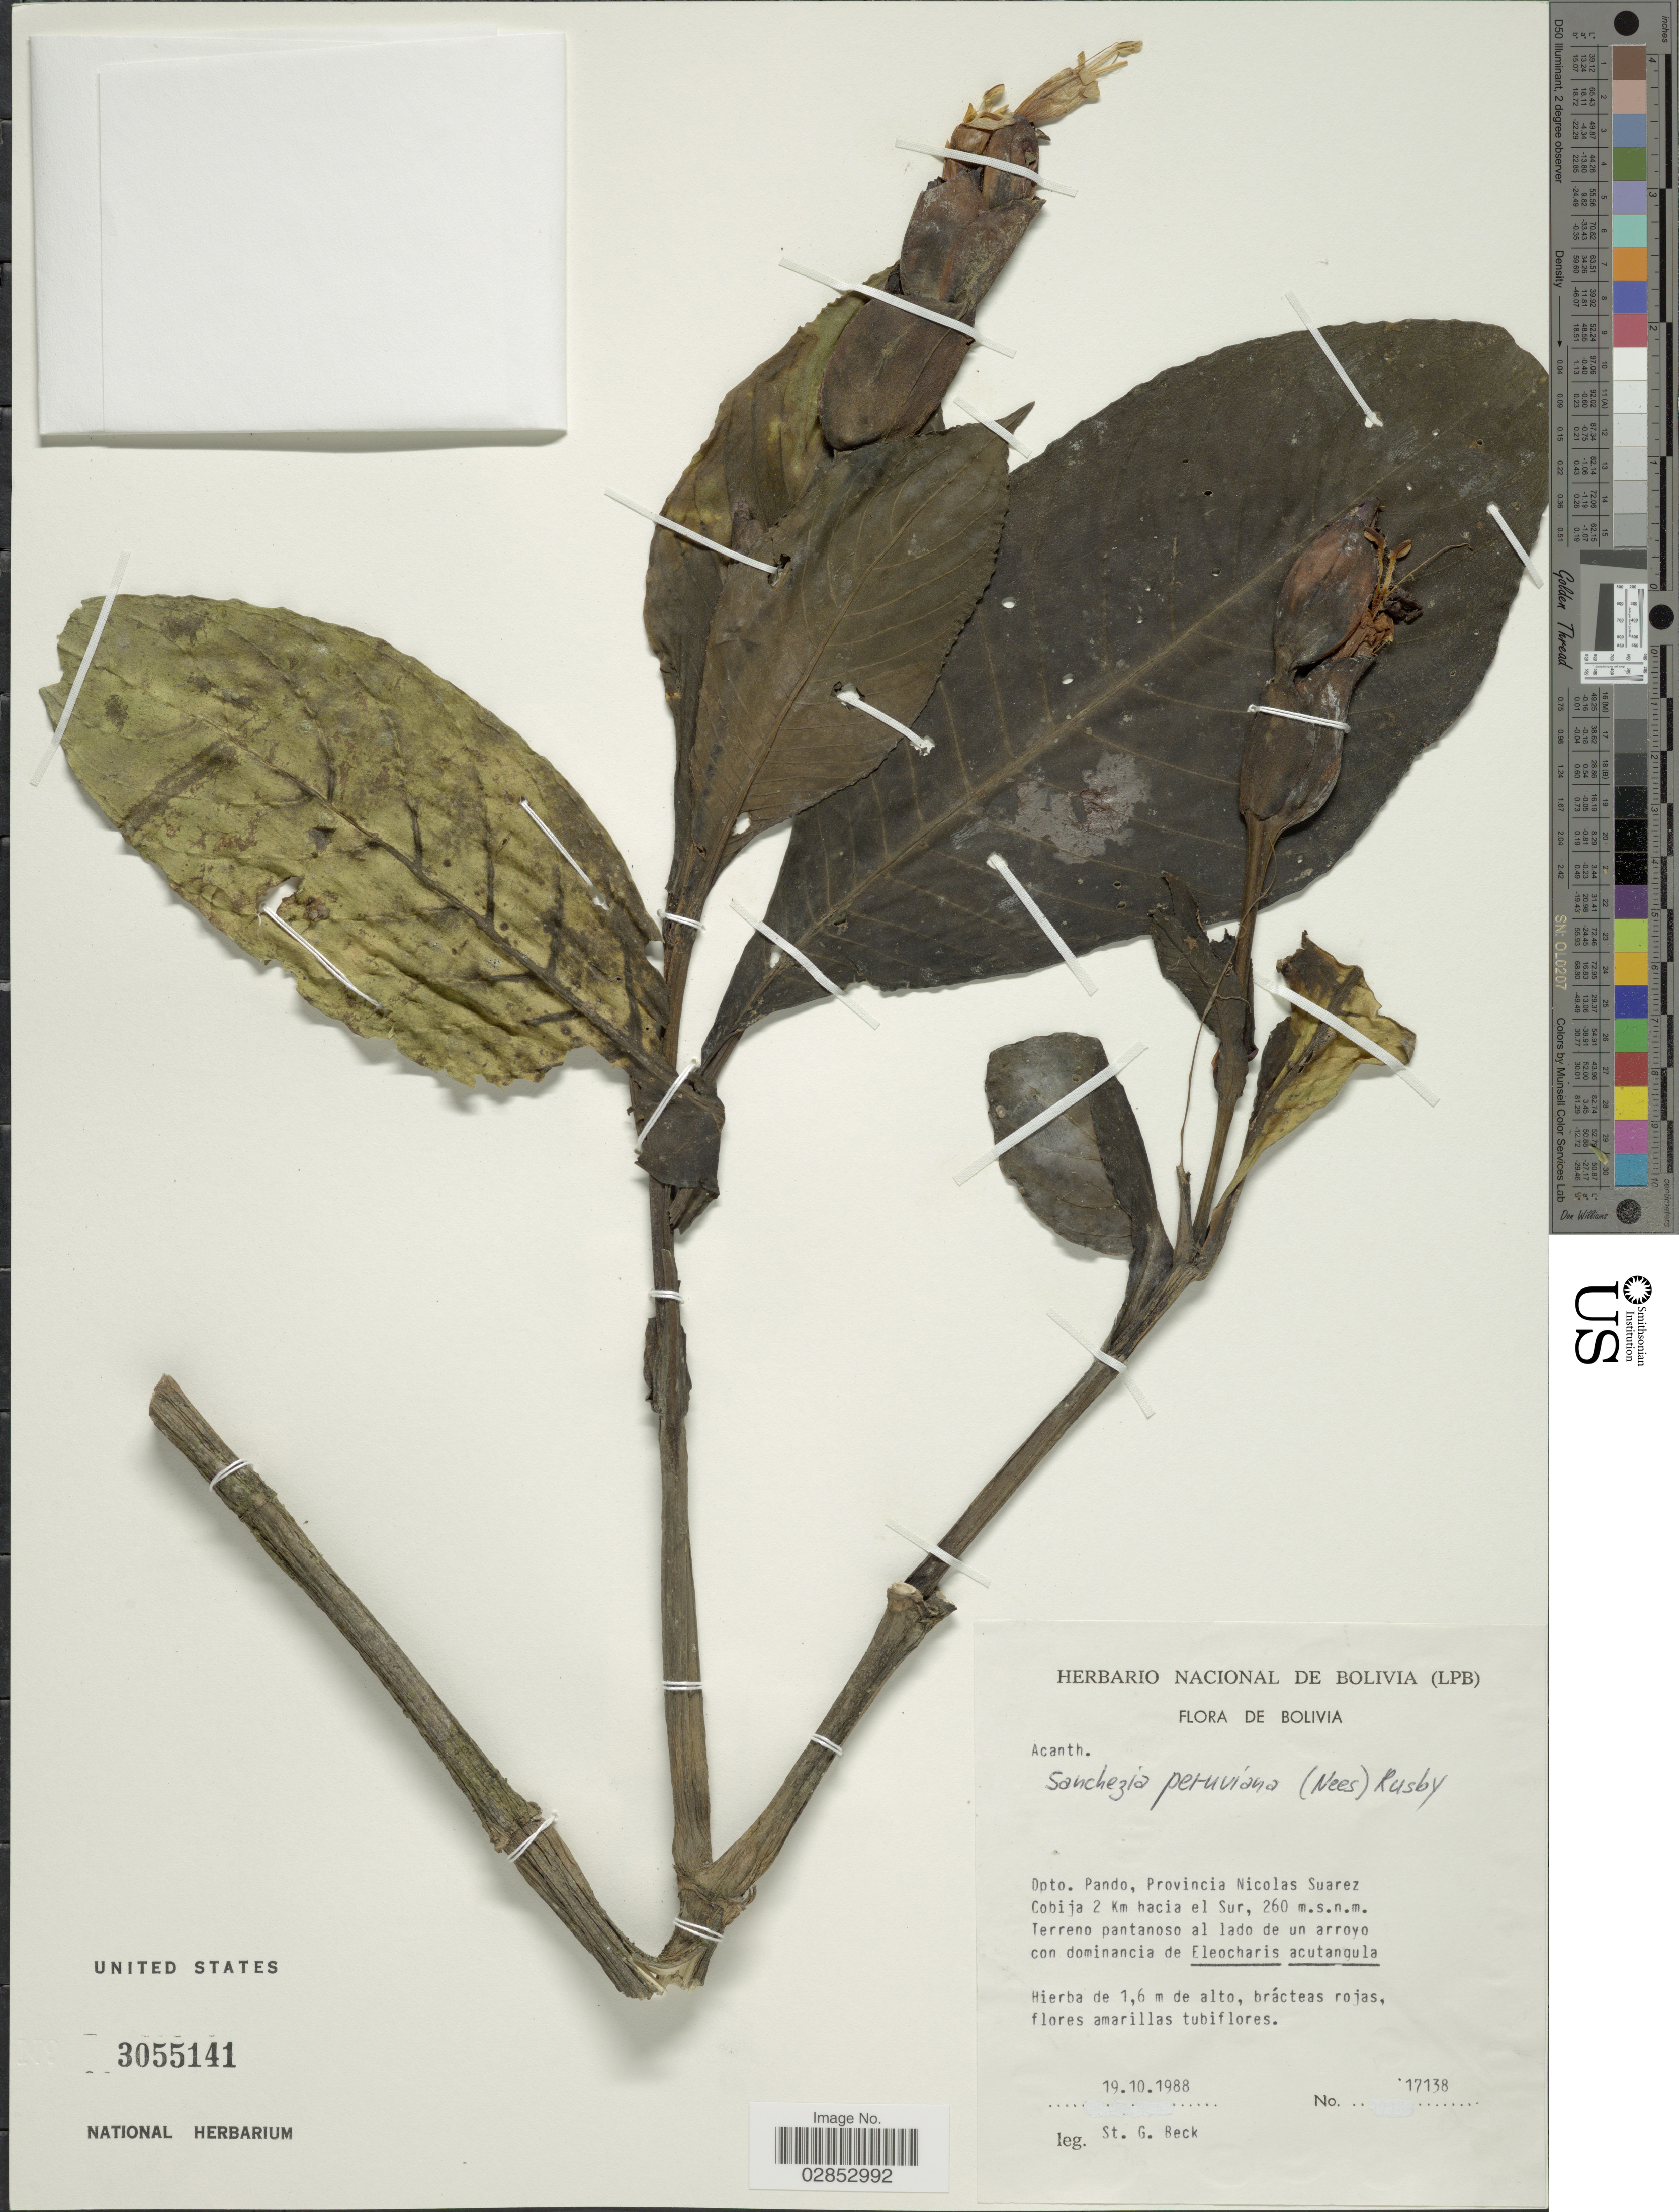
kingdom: Plantae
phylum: Tracheophyta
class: Magnoliopsida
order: Lamiales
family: Acanthaceae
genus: Sanchezia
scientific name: Sanchezia oblonga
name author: Ruiz & Pav.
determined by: Azevedo, Igor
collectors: S. G. Beck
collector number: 17138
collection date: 1988-10-19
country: Bolivia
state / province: Pando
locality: Dpto. Pando, Provincia Nicolas Suarez Cobija 2 Km hacia el Sur.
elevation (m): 260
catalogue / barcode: US 3055141